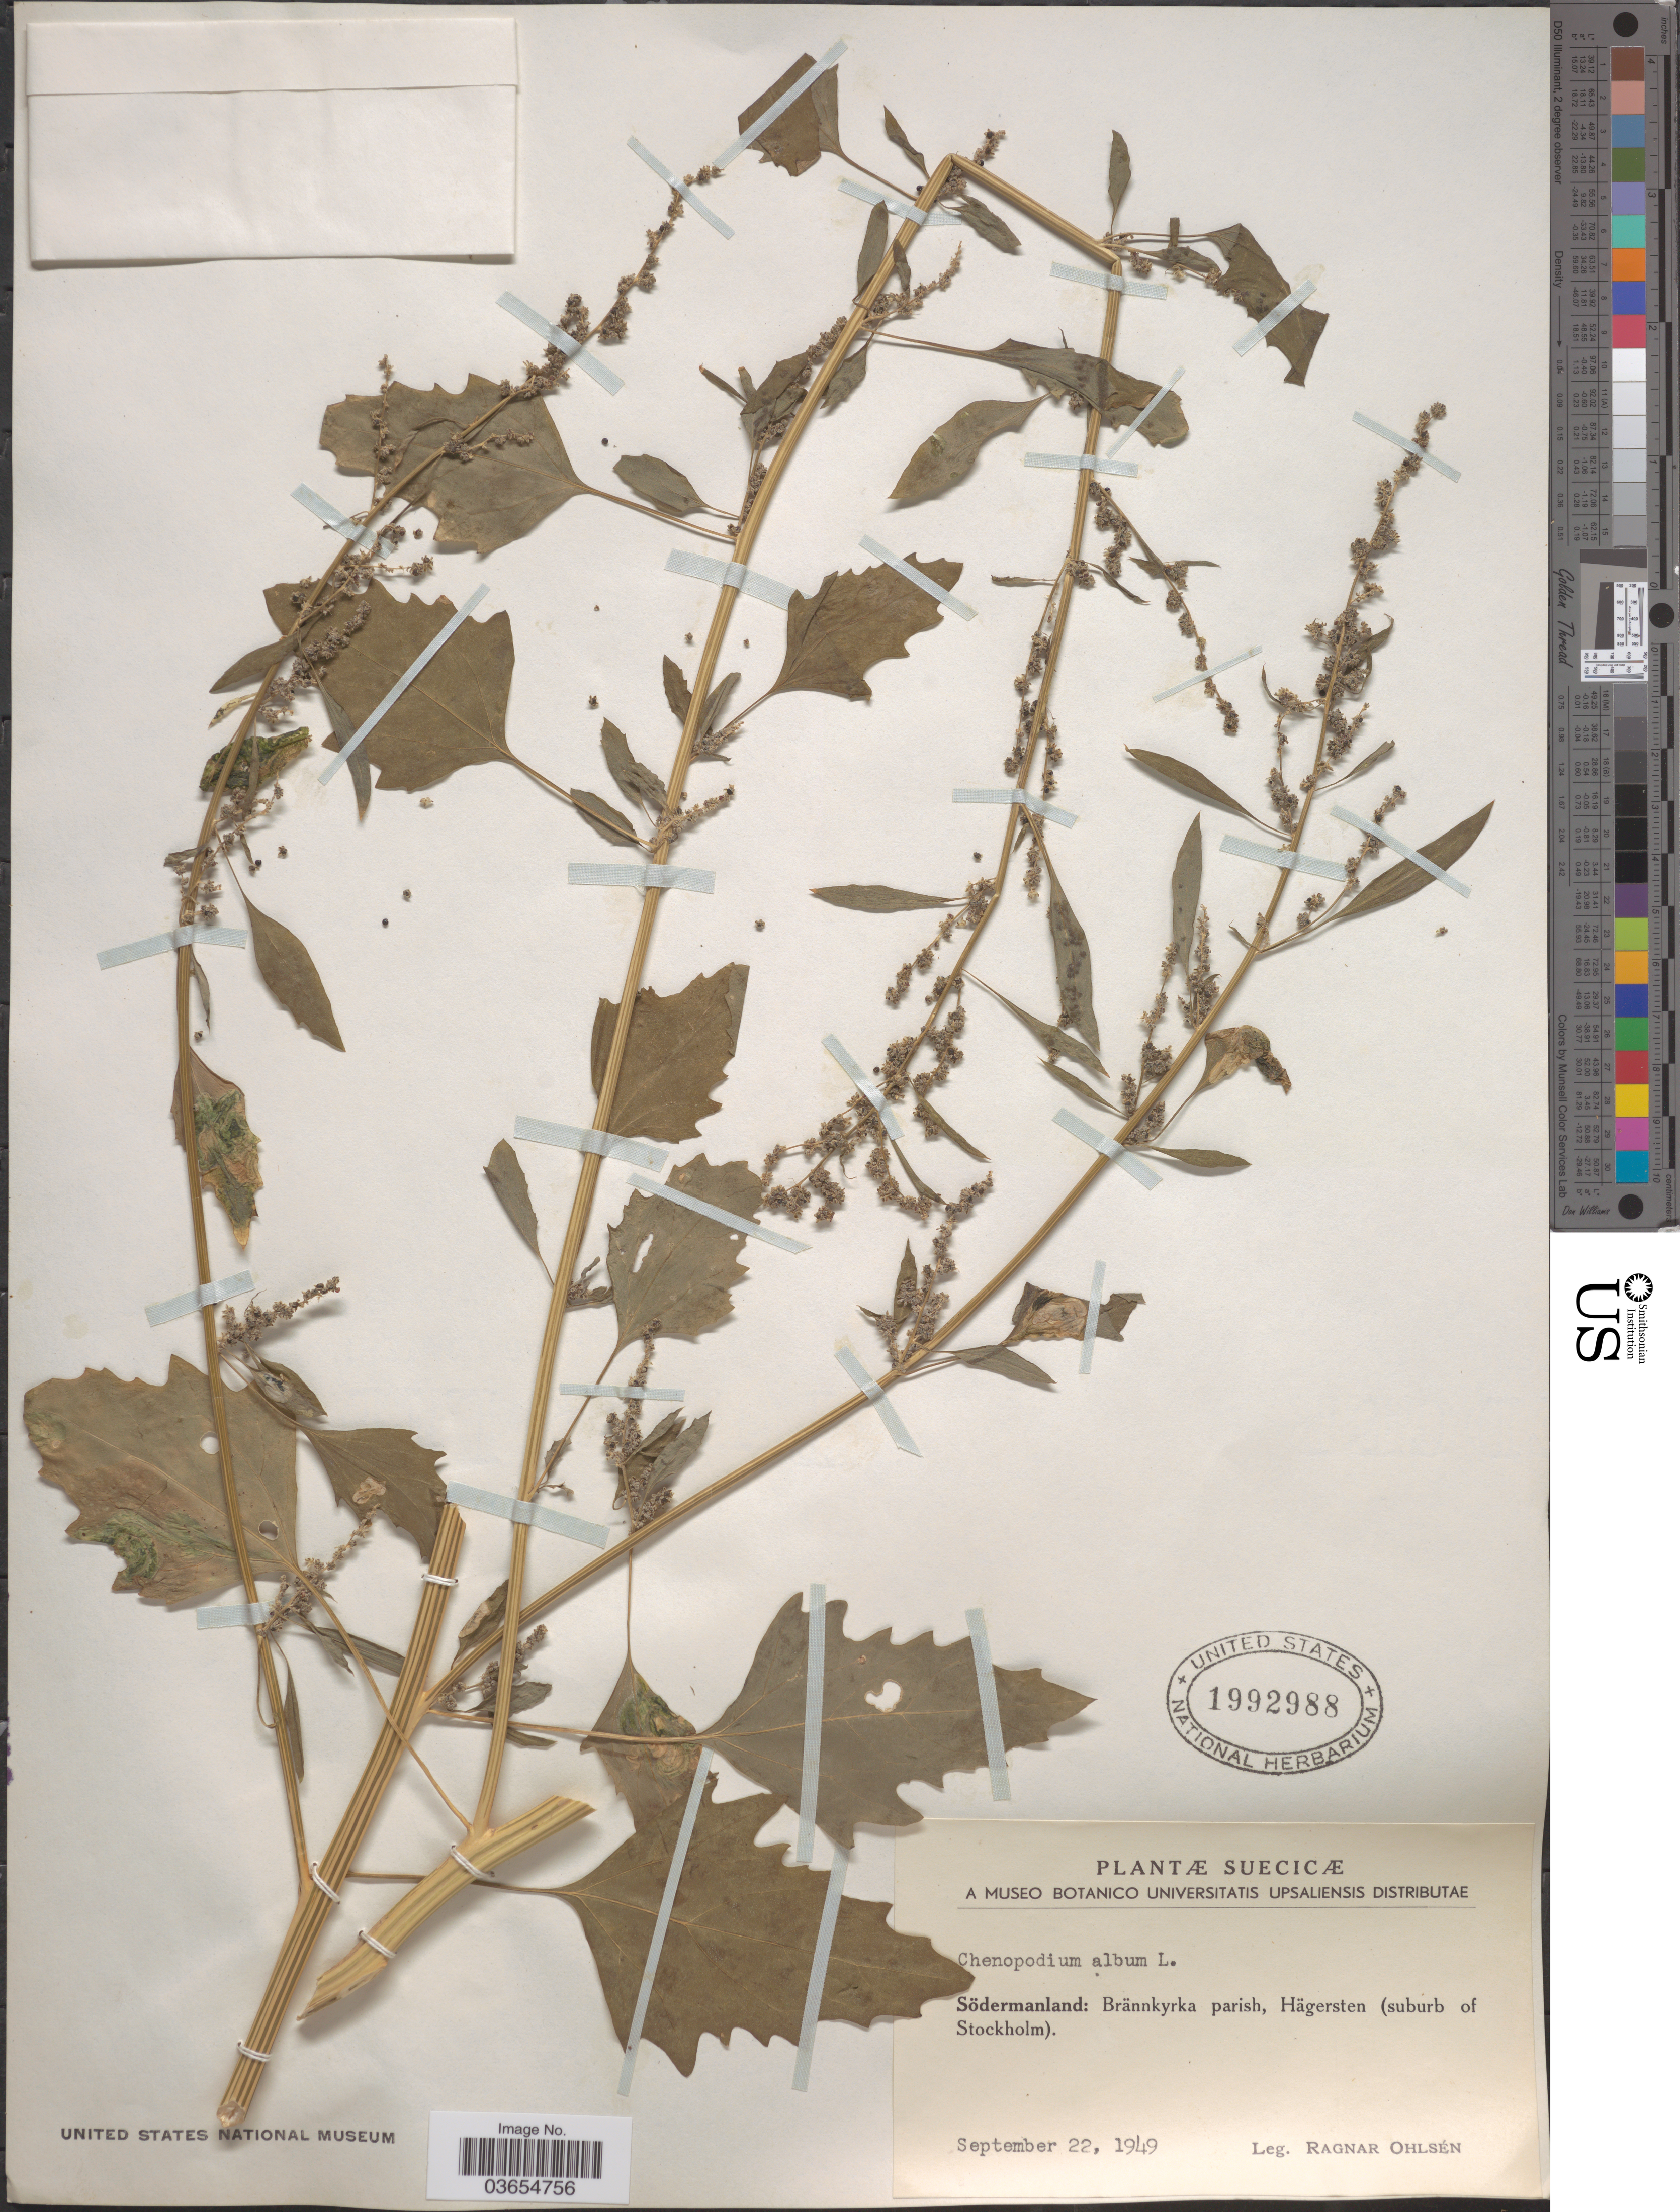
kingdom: Plantae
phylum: Tracheophyta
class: Magnoliopsida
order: Caryophyllales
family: Amaranthaceae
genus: Chenopodium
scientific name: Chenopodium album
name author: L.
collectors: R. Ohlsén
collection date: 1949-09-22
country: Sweden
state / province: Sodermanland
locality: Suecicæ. Södermanland: Brännkyrka parish, Hägersten (suburb of Stockholm).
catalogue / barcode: US 1992988